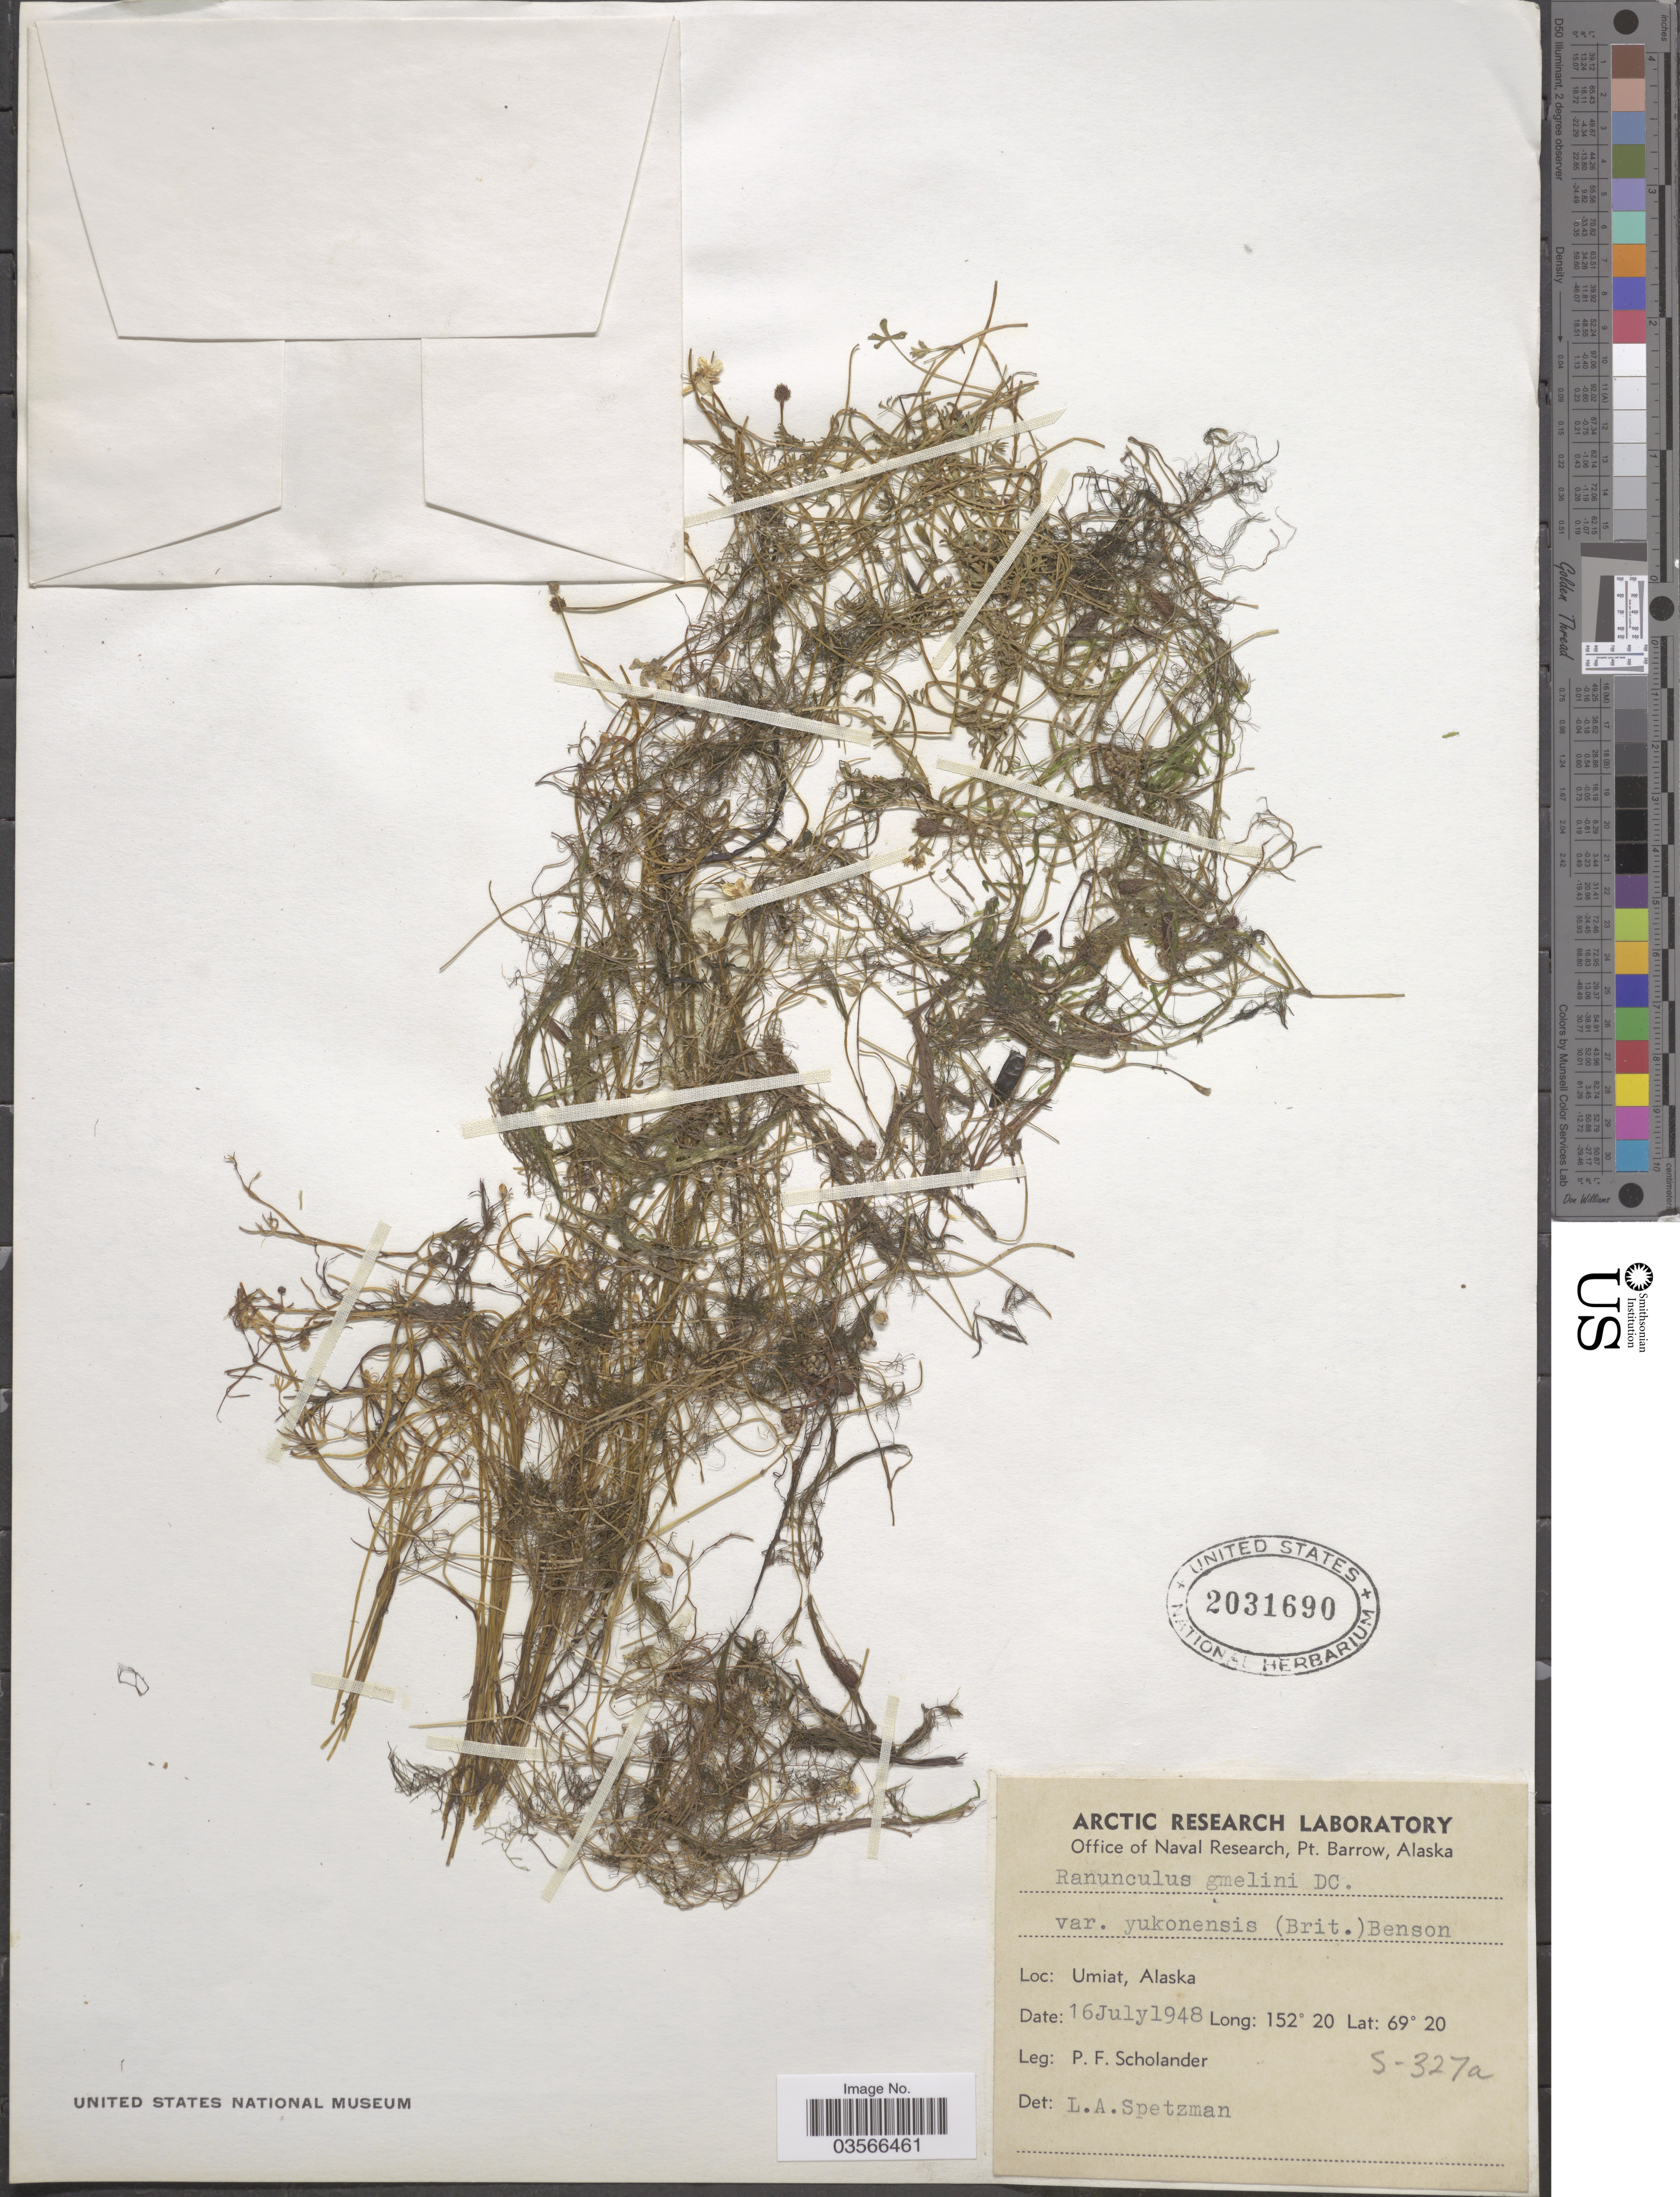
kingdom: Plantae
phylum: Tracheophyta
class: Magnoliopsida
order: Ranunculales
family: Ranunculaceae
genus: Ranunculus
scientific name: Ranunculus gmelinii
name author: DC.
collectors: P. Scholander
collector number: S-327a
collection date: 1948-07-16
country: United States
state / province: Alaska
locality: Umiat.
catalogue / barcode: US 2031690